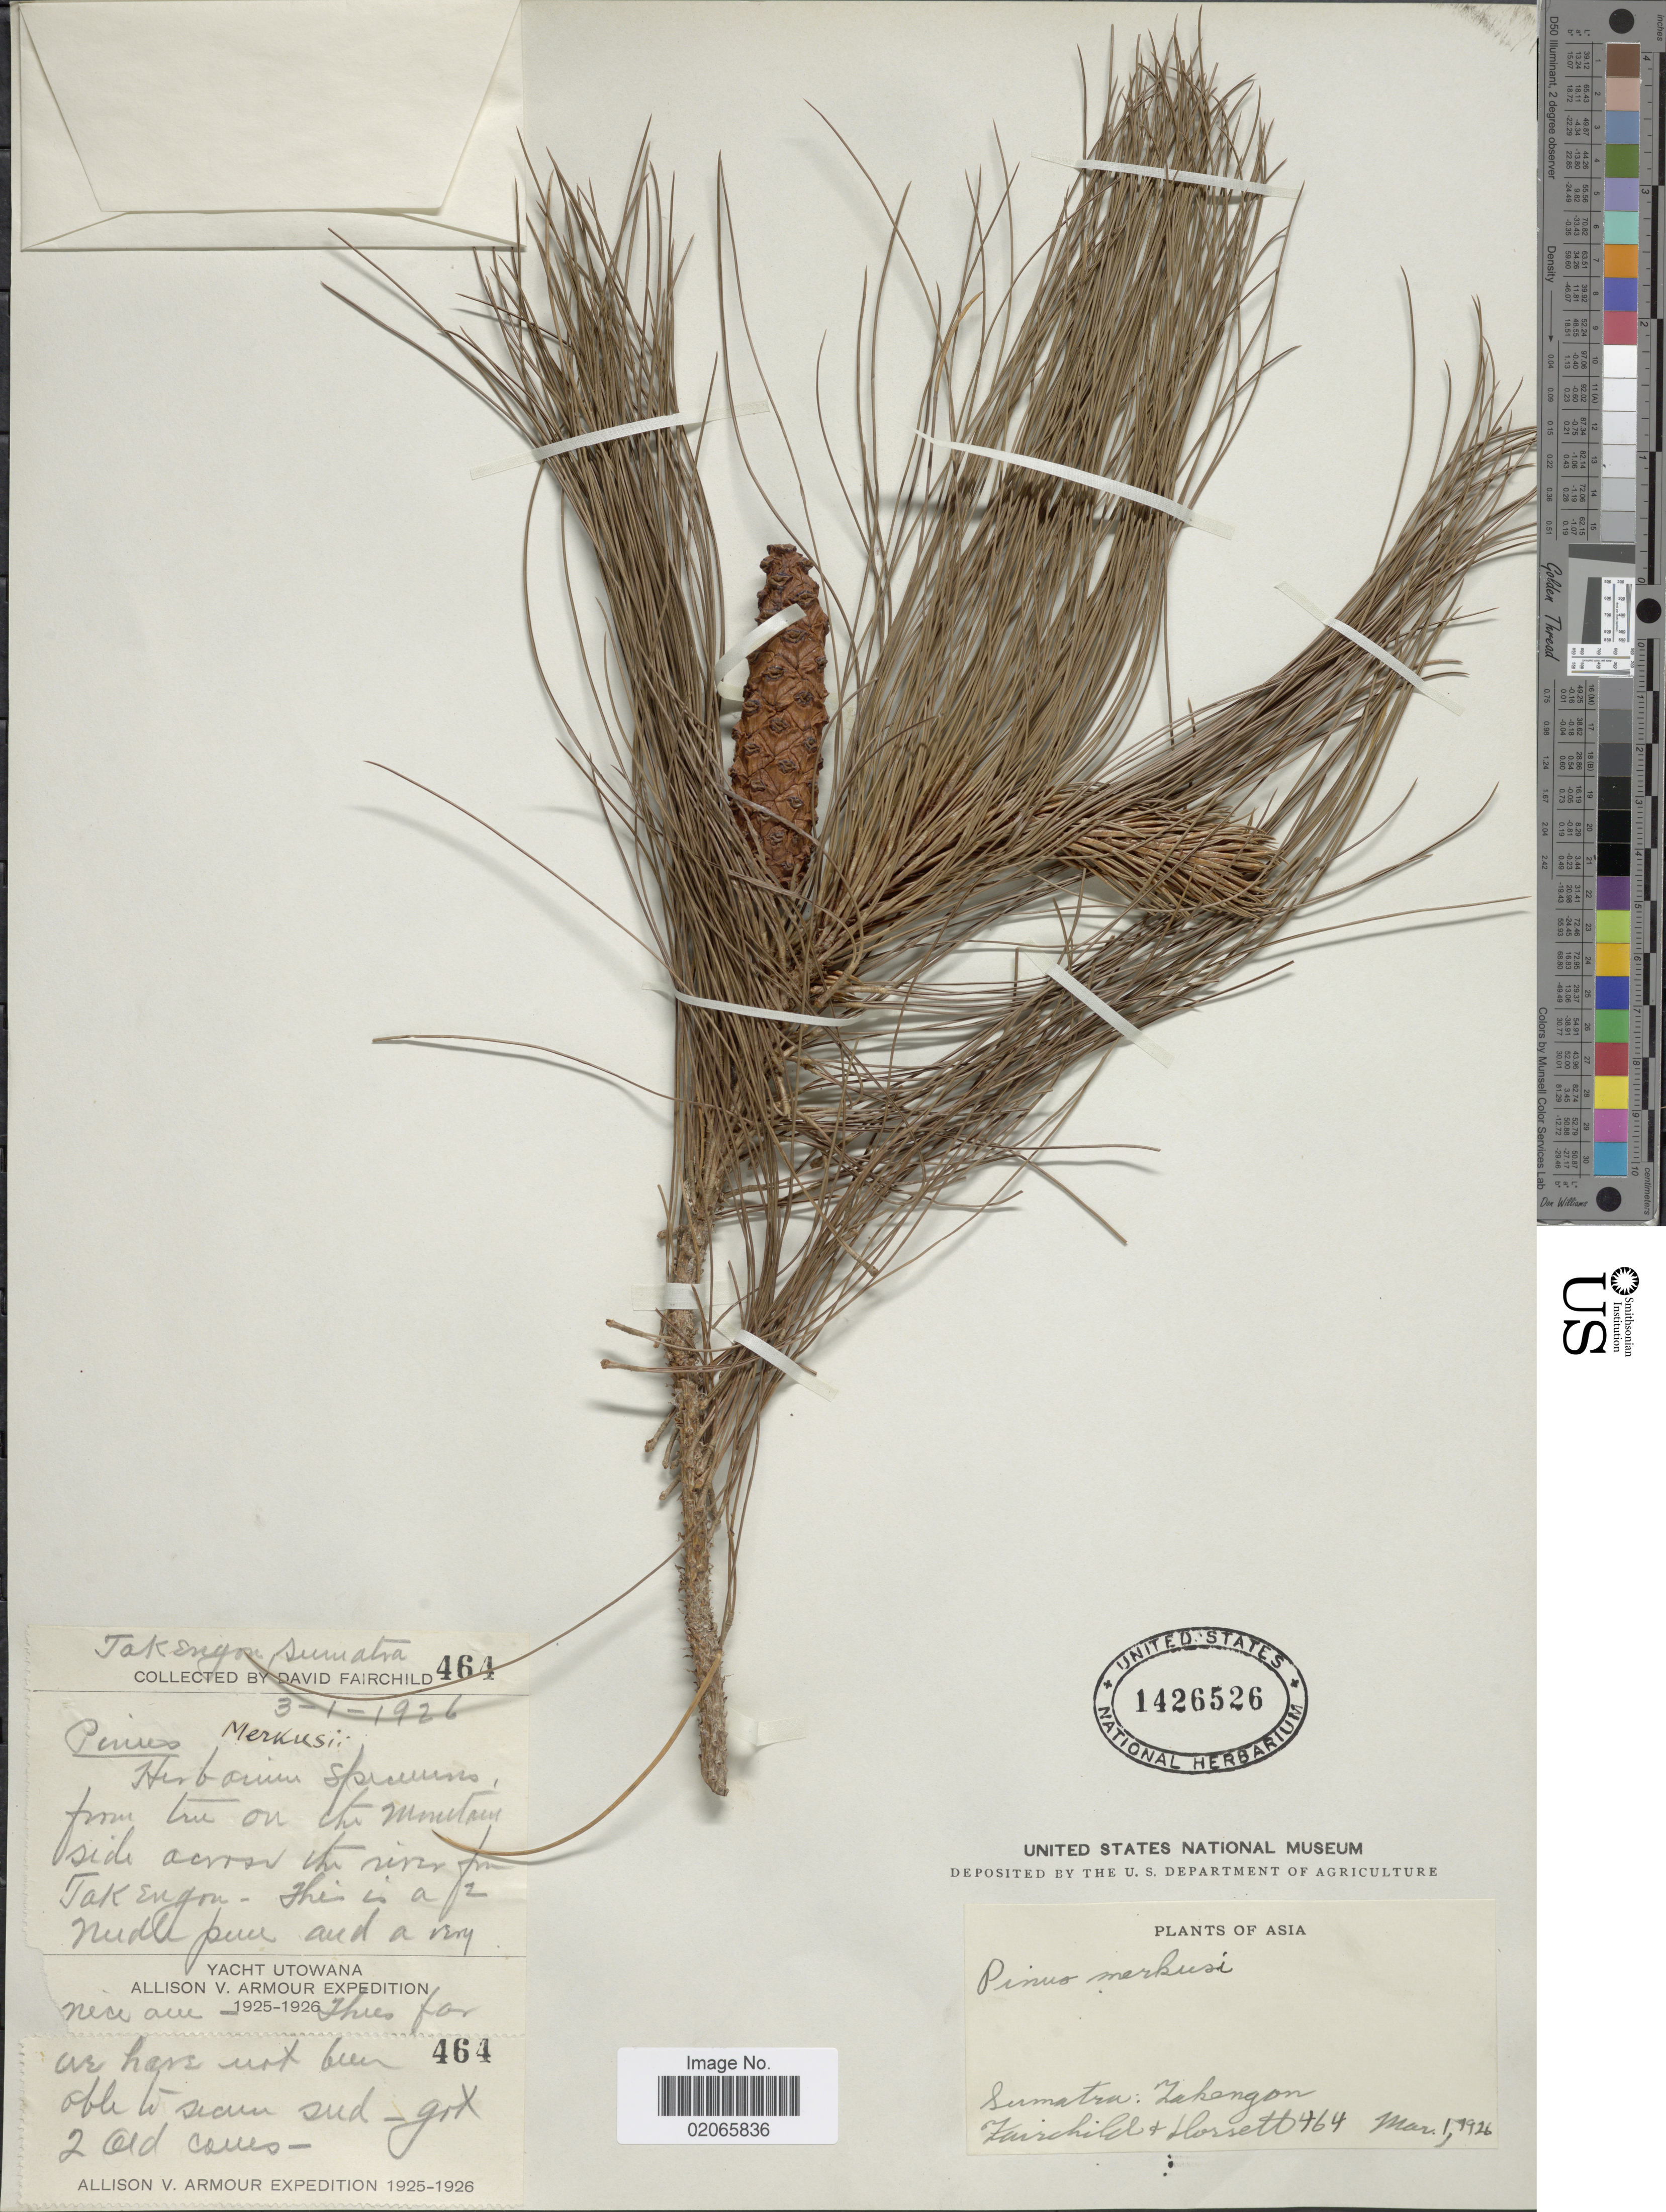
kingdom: Plantae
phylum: Tracheophyta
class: Pinopsida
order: Pinales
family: Pinaceae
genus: Pinus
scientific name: Pinus merkusii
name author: Jungh. & DeVries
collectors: -. Fairchild & -. Horsett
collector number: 464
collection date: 1926-03-01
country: Indonesia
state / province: Sumatra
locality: Takengon.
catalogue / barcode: US 1426526